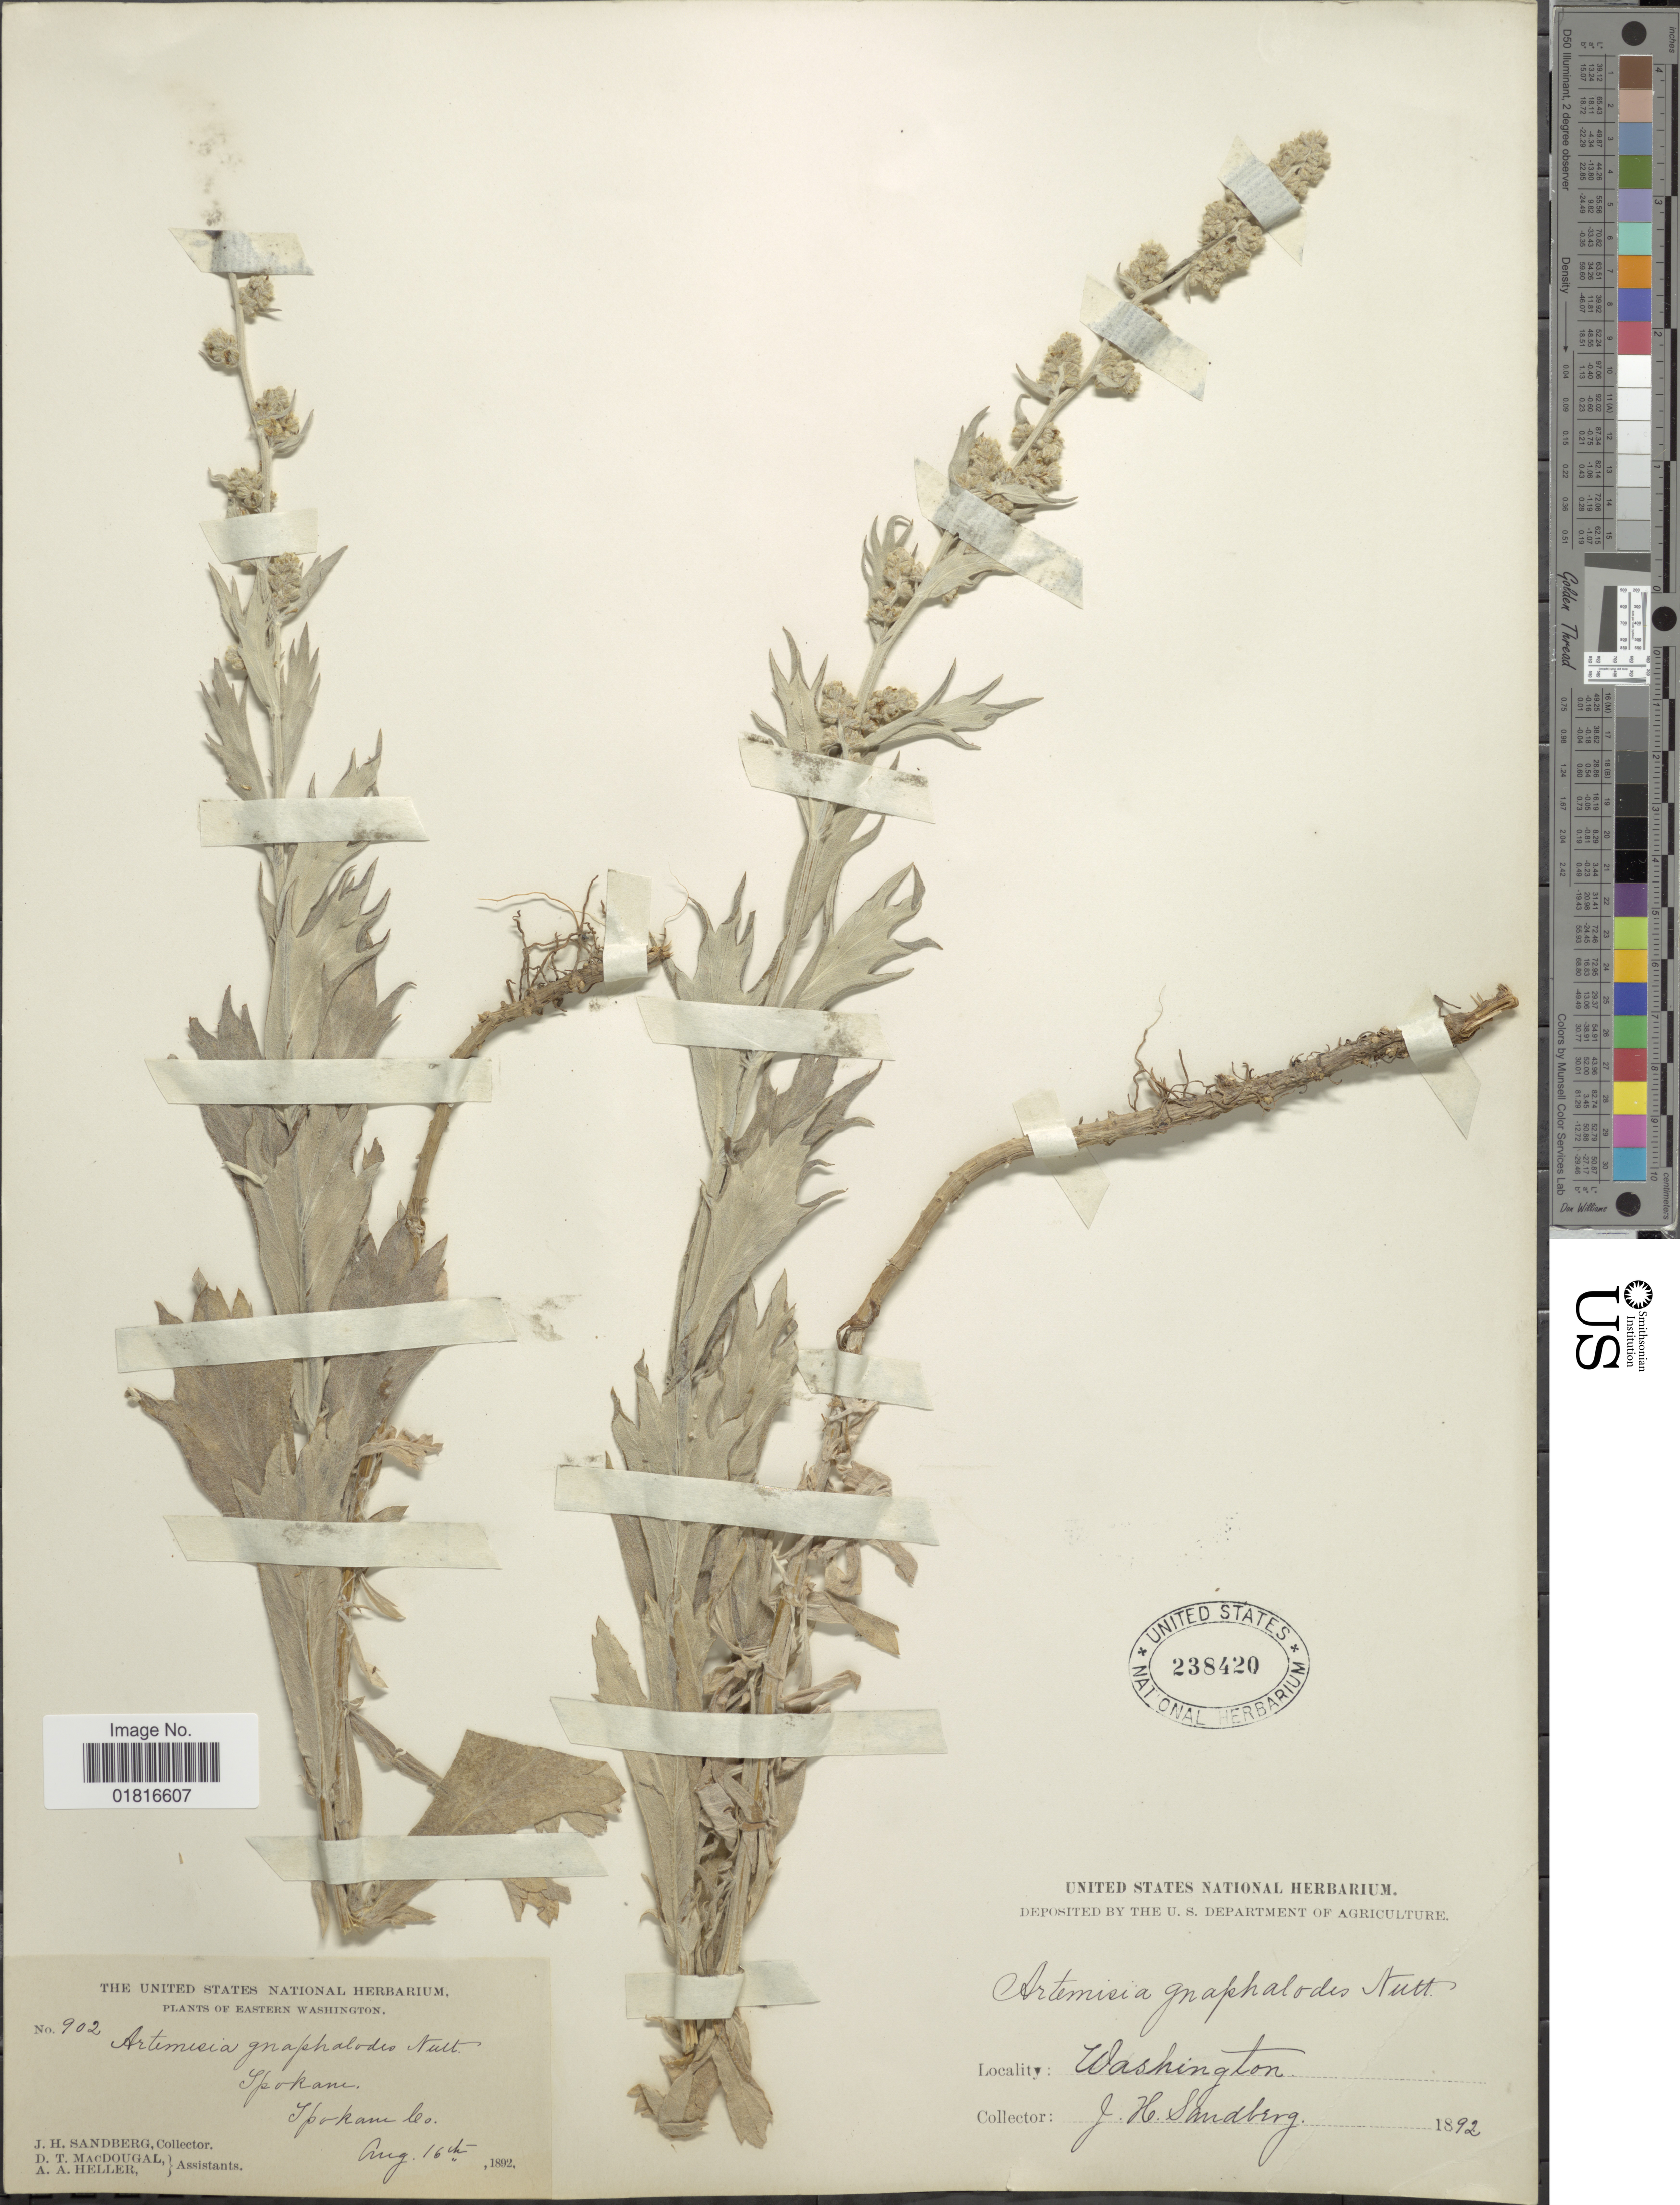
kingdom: Plantae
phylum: Tracheophyta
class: Magnoliopsida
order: Asterales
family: Asteraceae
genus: Artemisia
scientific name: Artemisia platyphylla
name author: Rydb.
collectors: J. H. Sandberg, D. T. MacDougal & A. A. Heller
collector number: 902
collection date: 1892-08-16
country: United States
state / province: Washington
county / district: Spokane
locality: Eastern Washington, Spokane, Spokane Co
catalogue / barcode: US 238420